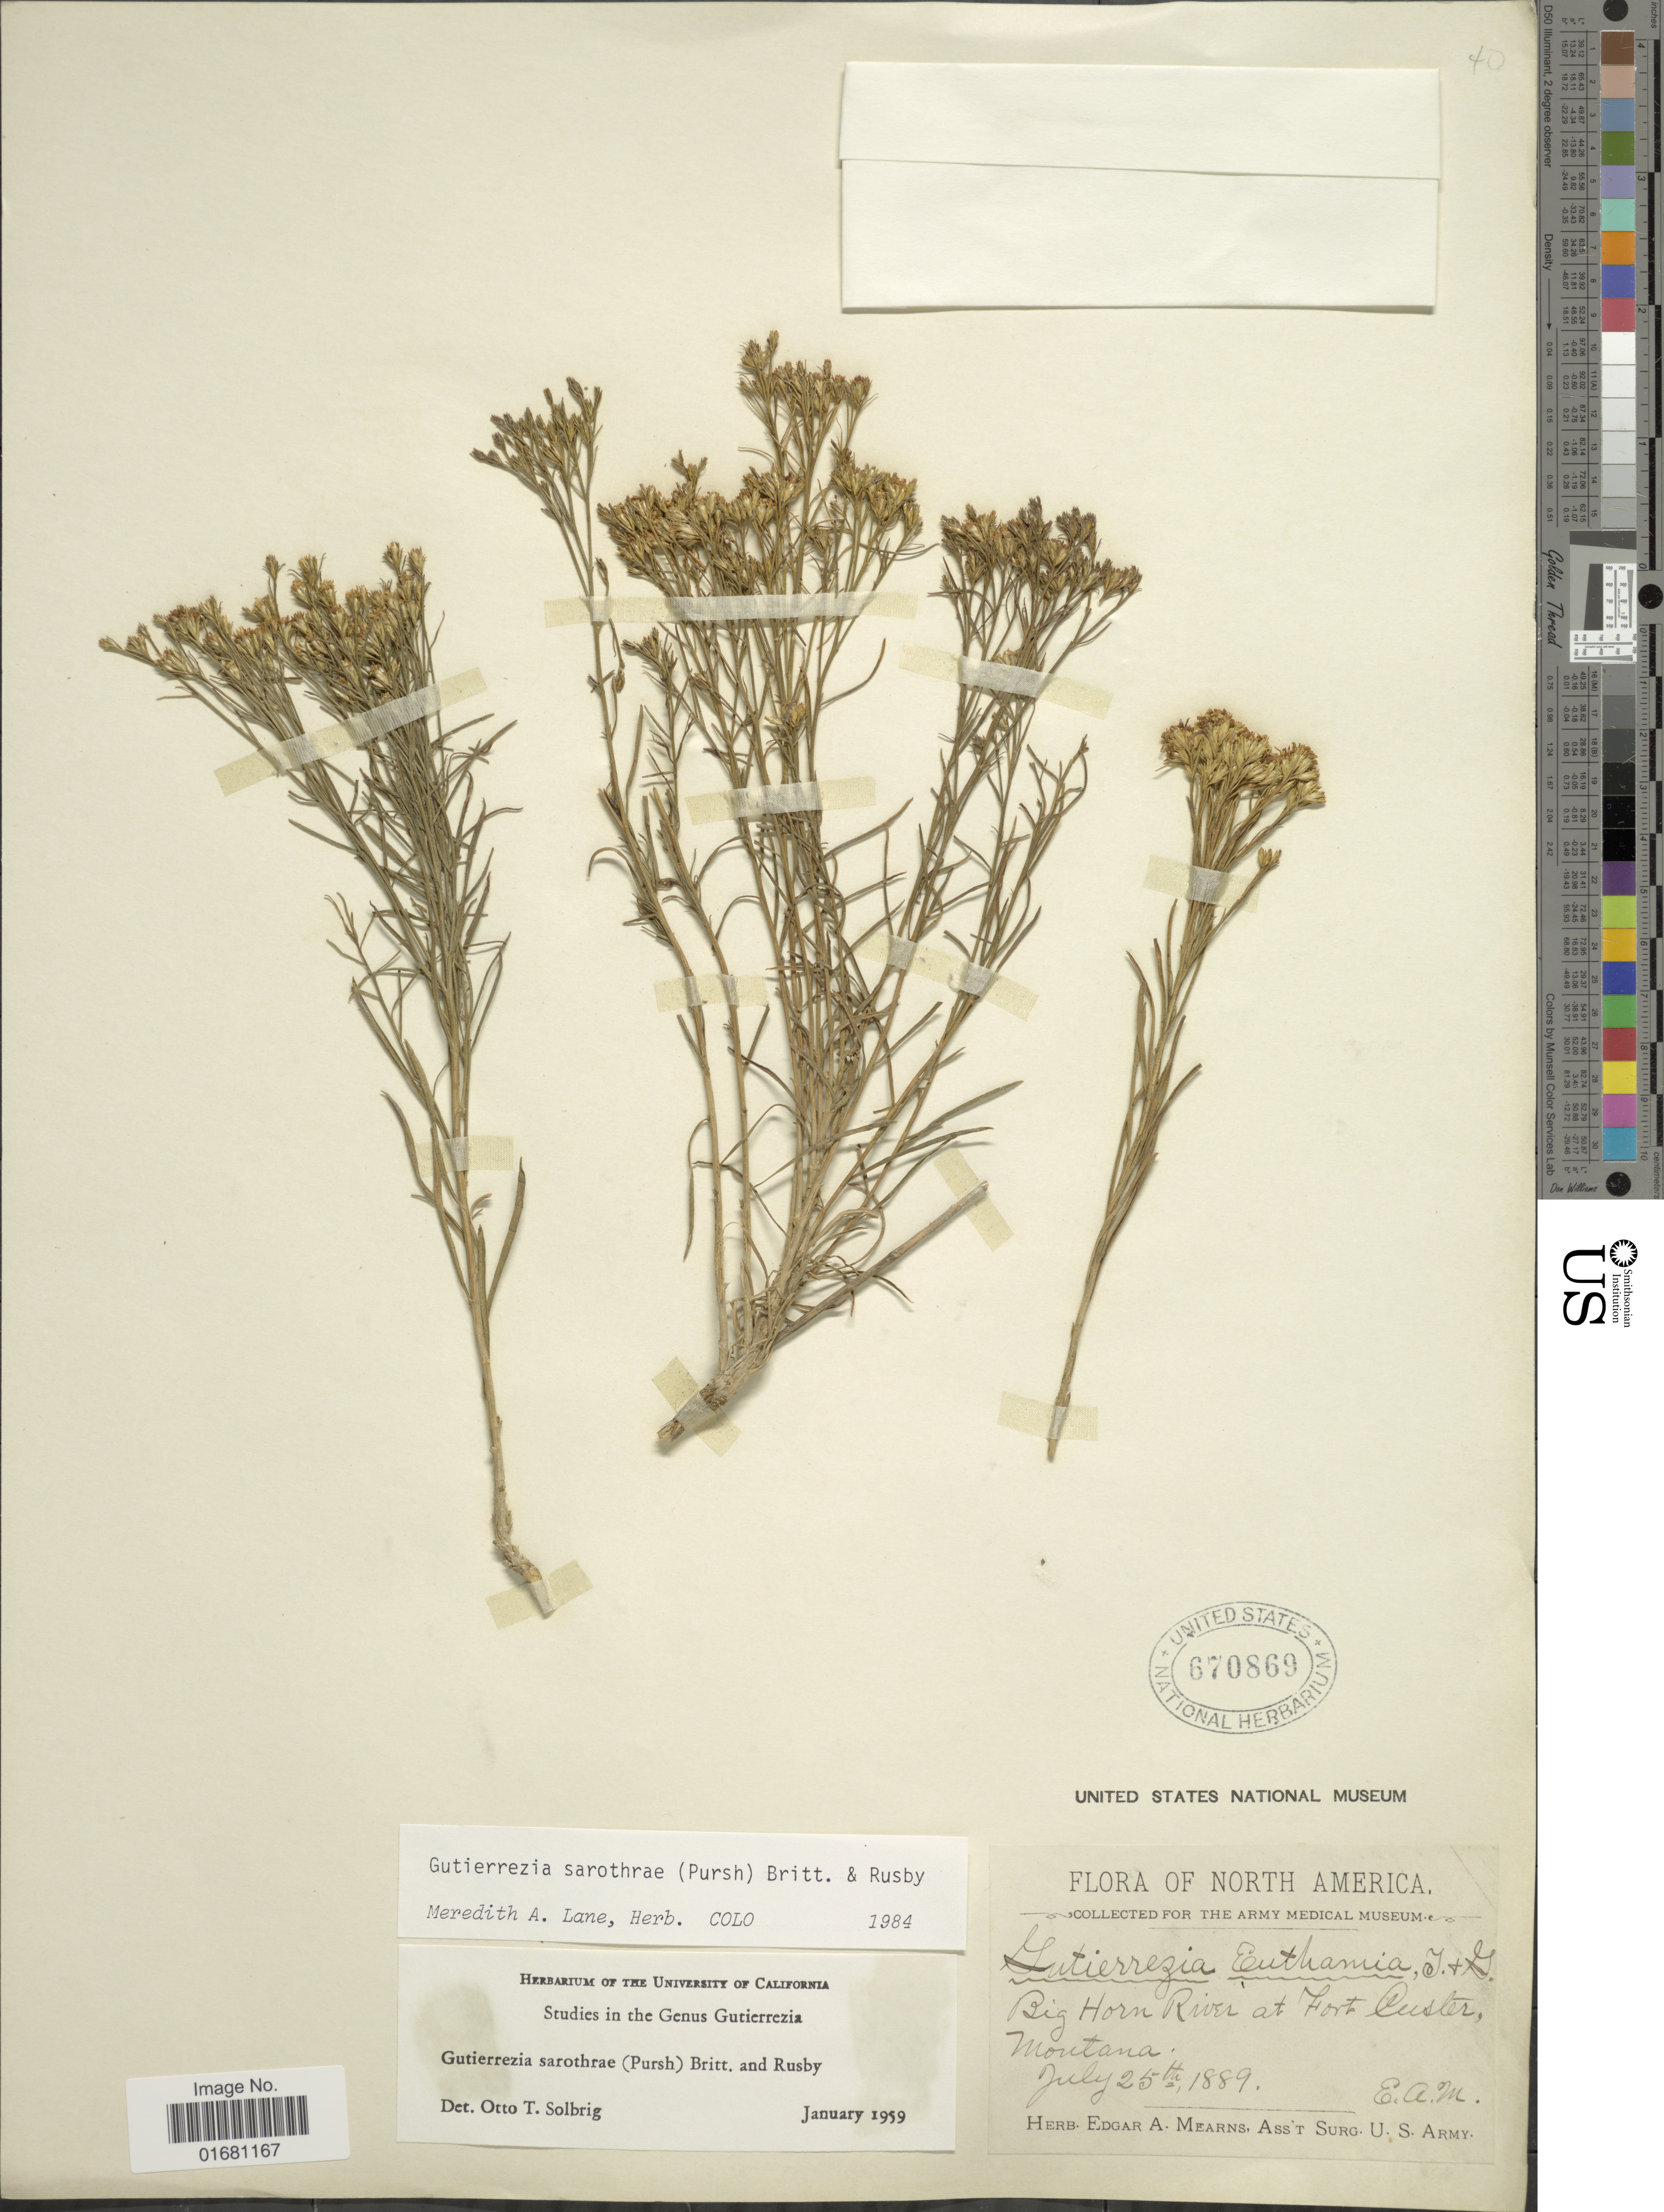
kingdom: Plantae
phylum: Tracheophyta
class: Magnoliopsida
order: Asterales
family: Asteraceae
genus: Gutierrezia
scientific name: Gutierrezia sarothrae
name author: (Pursh) Britton & Rusby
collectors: E. A. Mearns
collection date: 1889-07-25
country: United States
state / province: Montana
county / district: Big Horn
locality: Big Horn River At Fort Custer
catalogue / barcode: US 670869